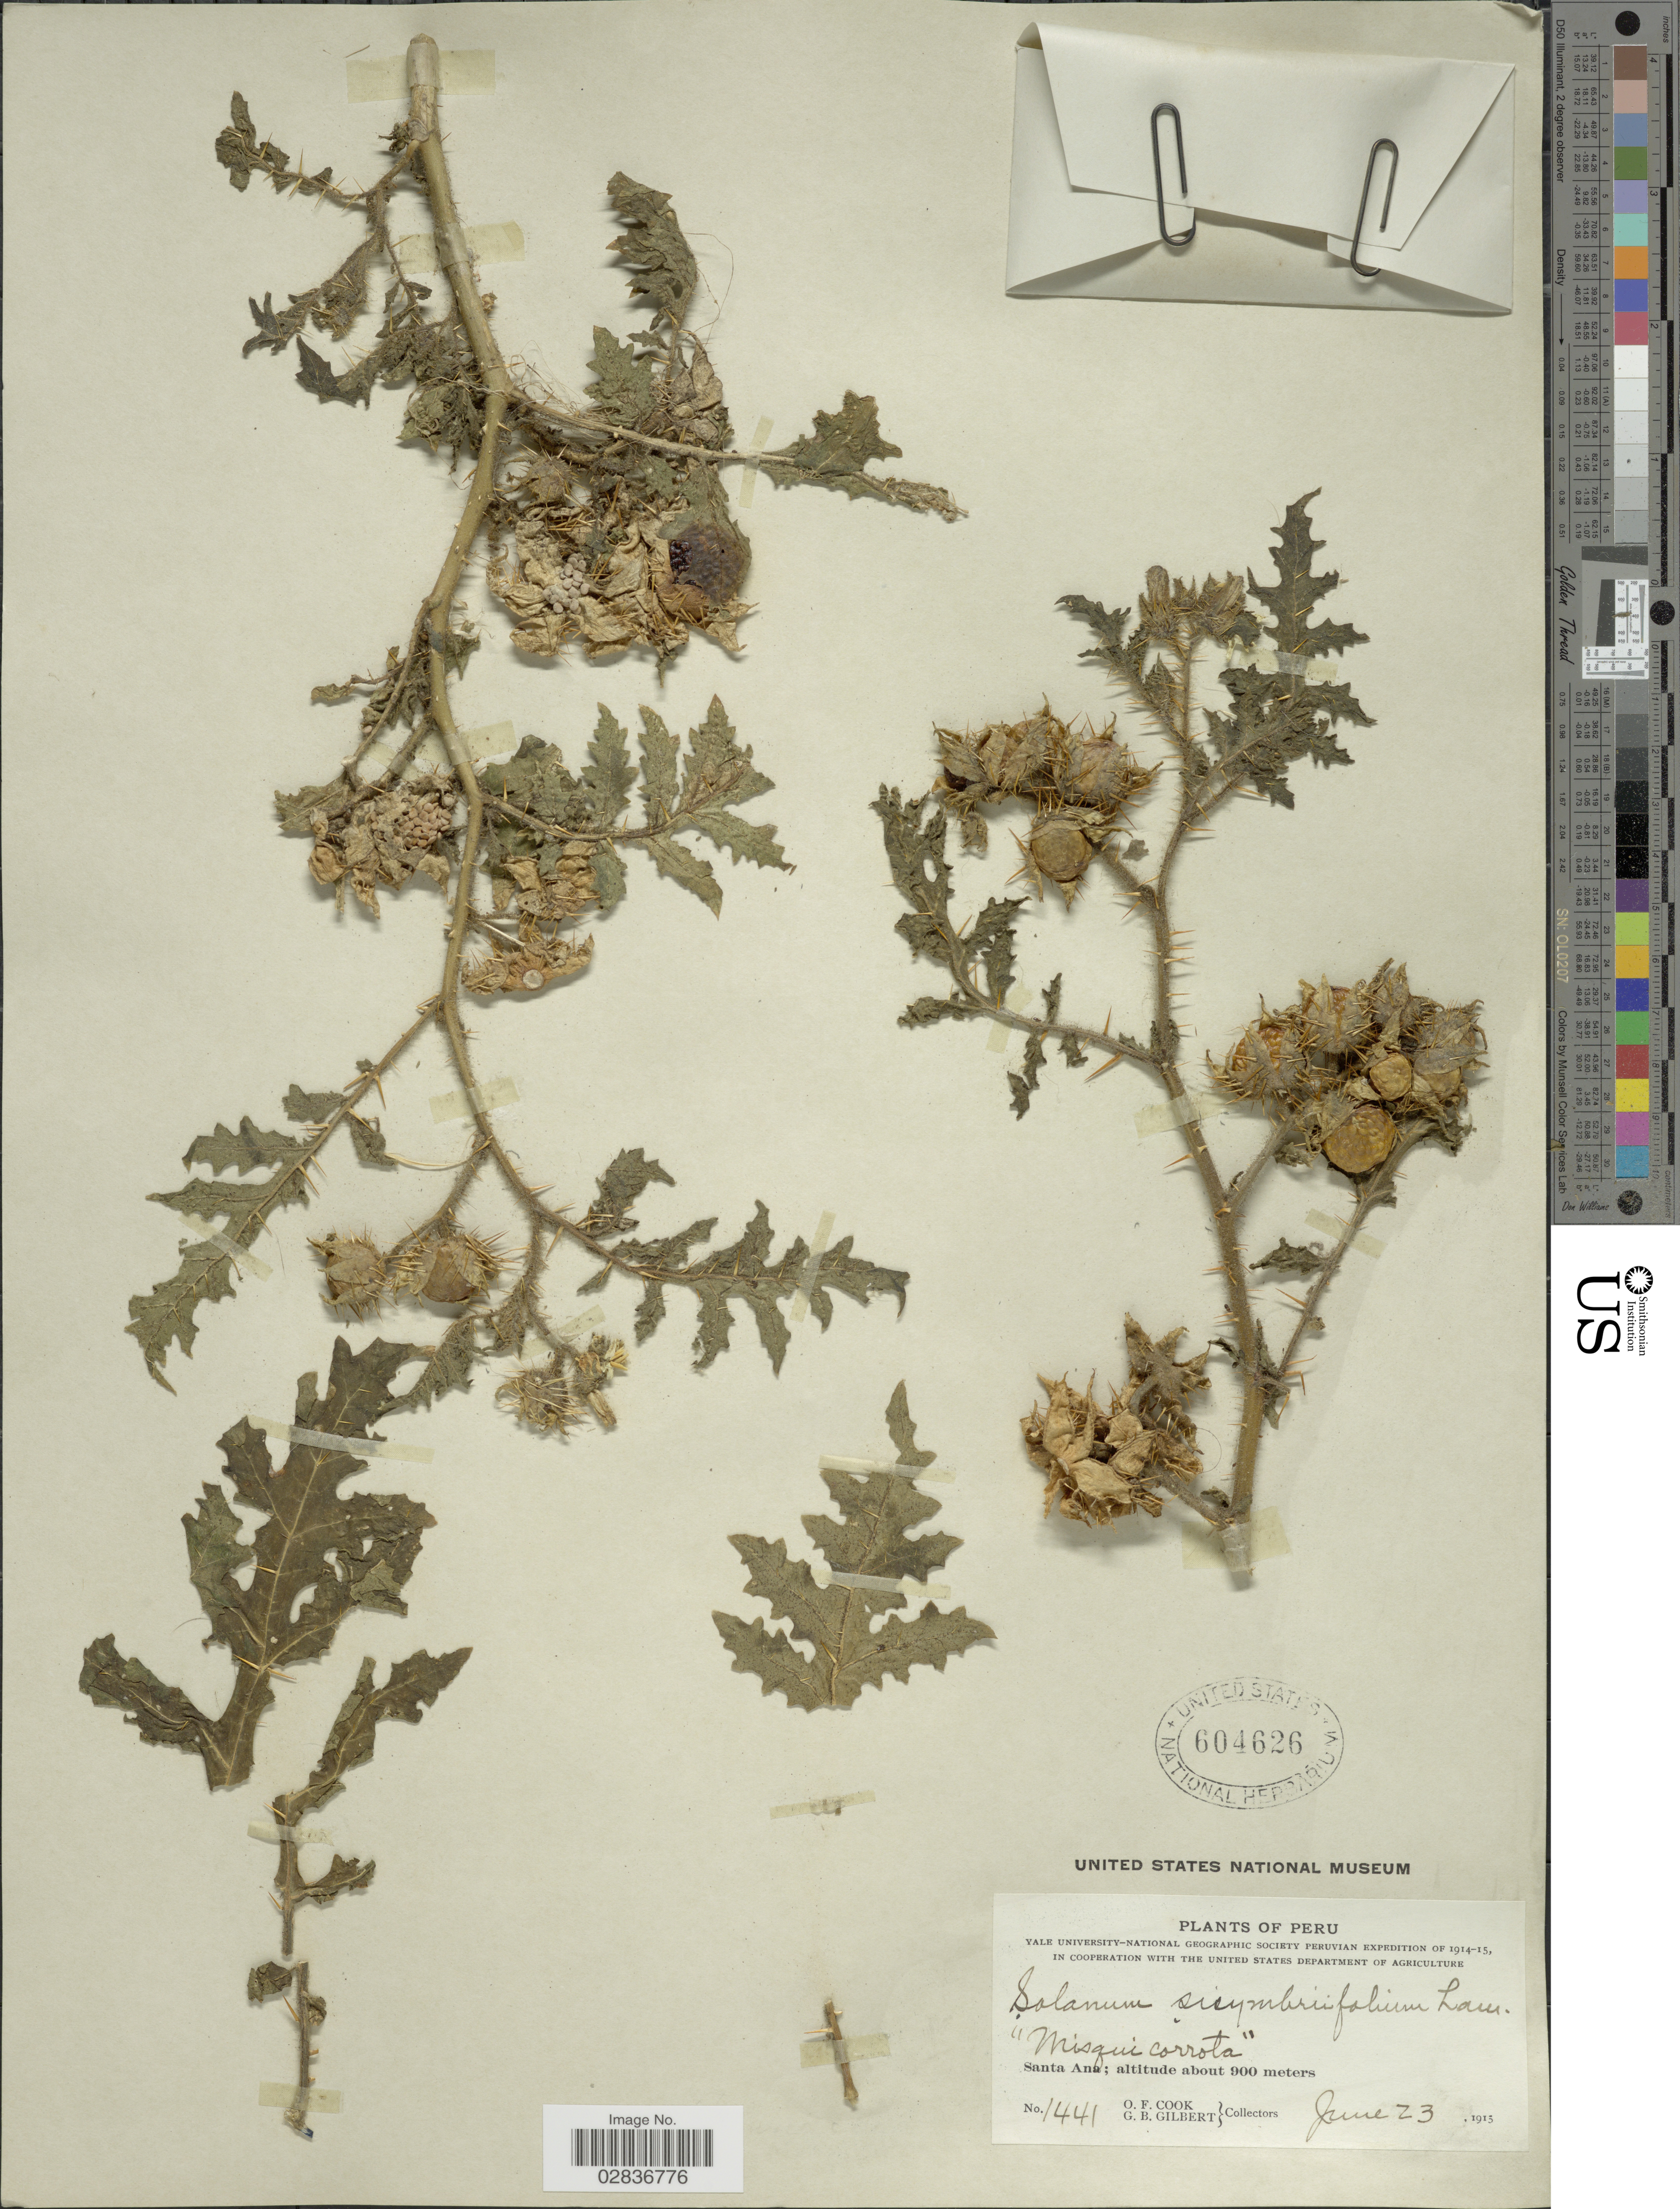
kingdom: Plantae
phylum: Tracheophyta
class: Magnoliopsida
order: Solanales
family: Solanaceae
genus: Solanum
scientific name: Solanum sisymbriifolium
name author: Lam.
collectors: O. F. Cook & G. B. Gilbert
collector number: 1441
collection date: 1915-06-23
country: Peru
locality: Santa Ana.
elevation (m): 900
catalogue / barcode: US 604626